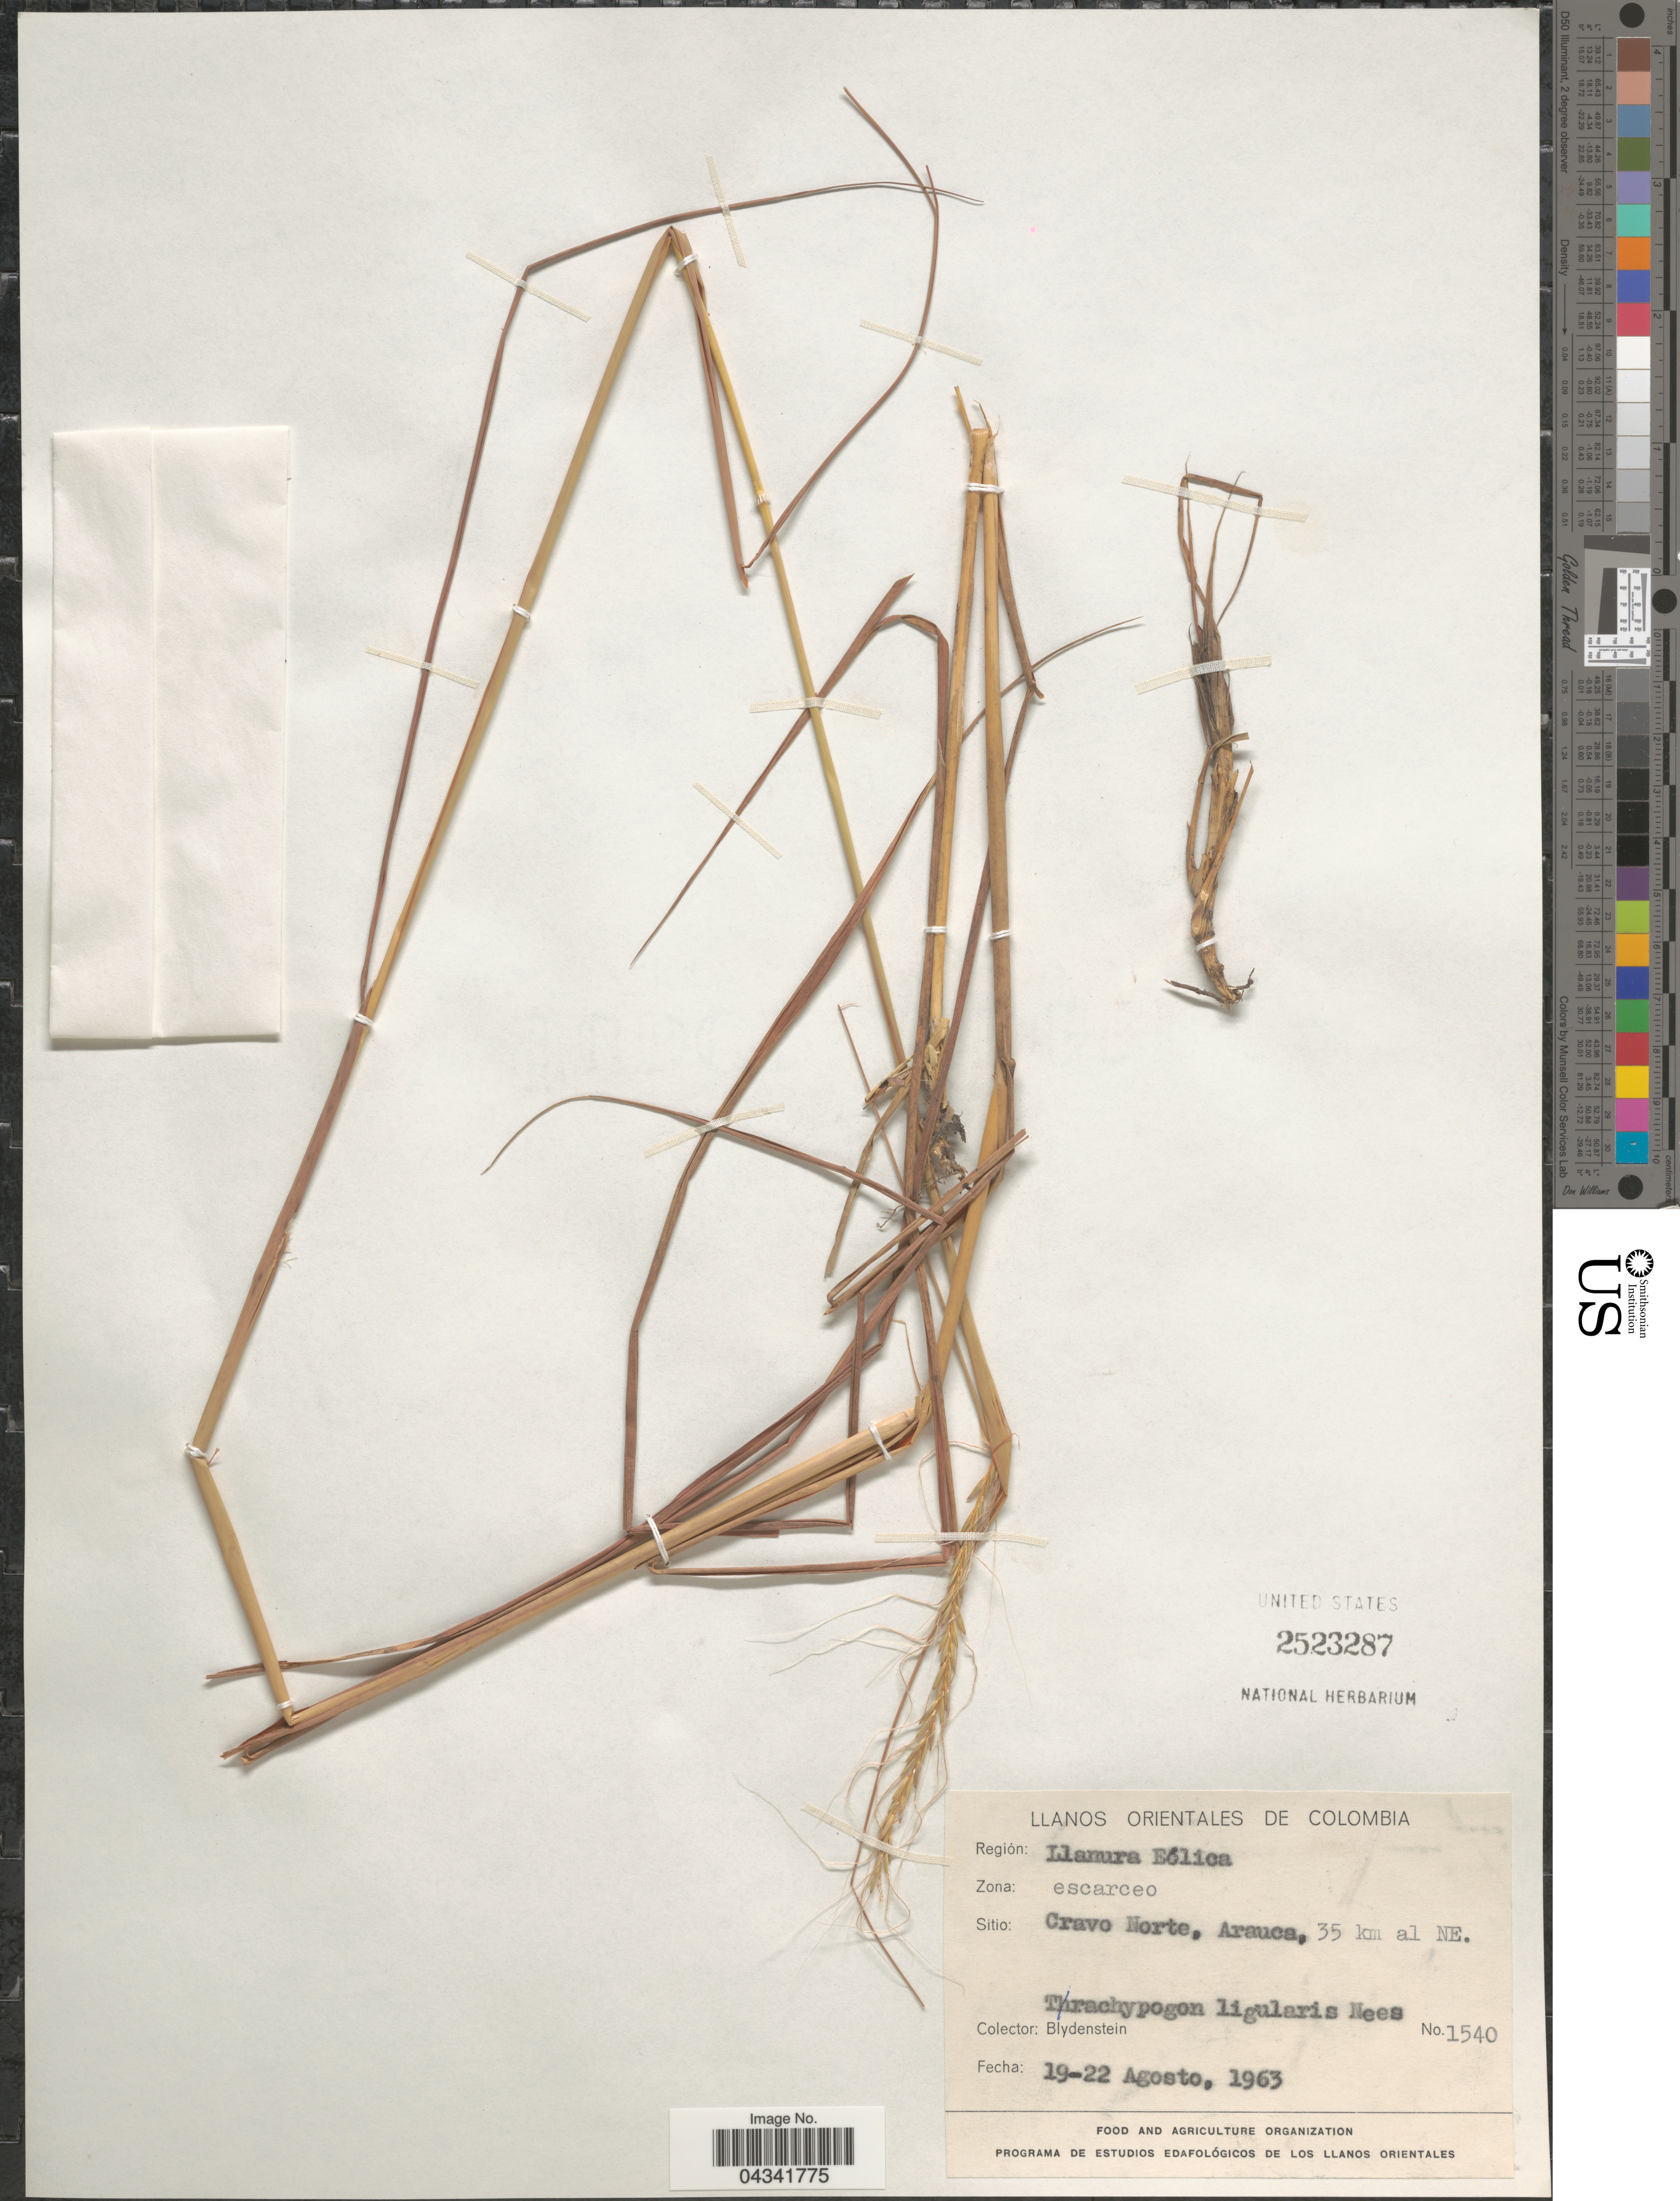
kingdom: Plantae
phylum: Tracheophyta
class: Liliopsida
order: Poales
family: Poaceae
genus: Trachypogon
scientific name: Trachypogon spicatus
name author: (L. f.) Kuntze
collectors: Blydenstein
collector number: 1540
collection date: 1963-08-19/1963-08-22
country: Colombia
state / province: Arauca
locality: Llanos Orientales de Colombia. Región: Llanura Eólica. Zona: escarceo. Sitio: Cravo Norte, 35 km al NE.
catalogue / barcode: US 2523287